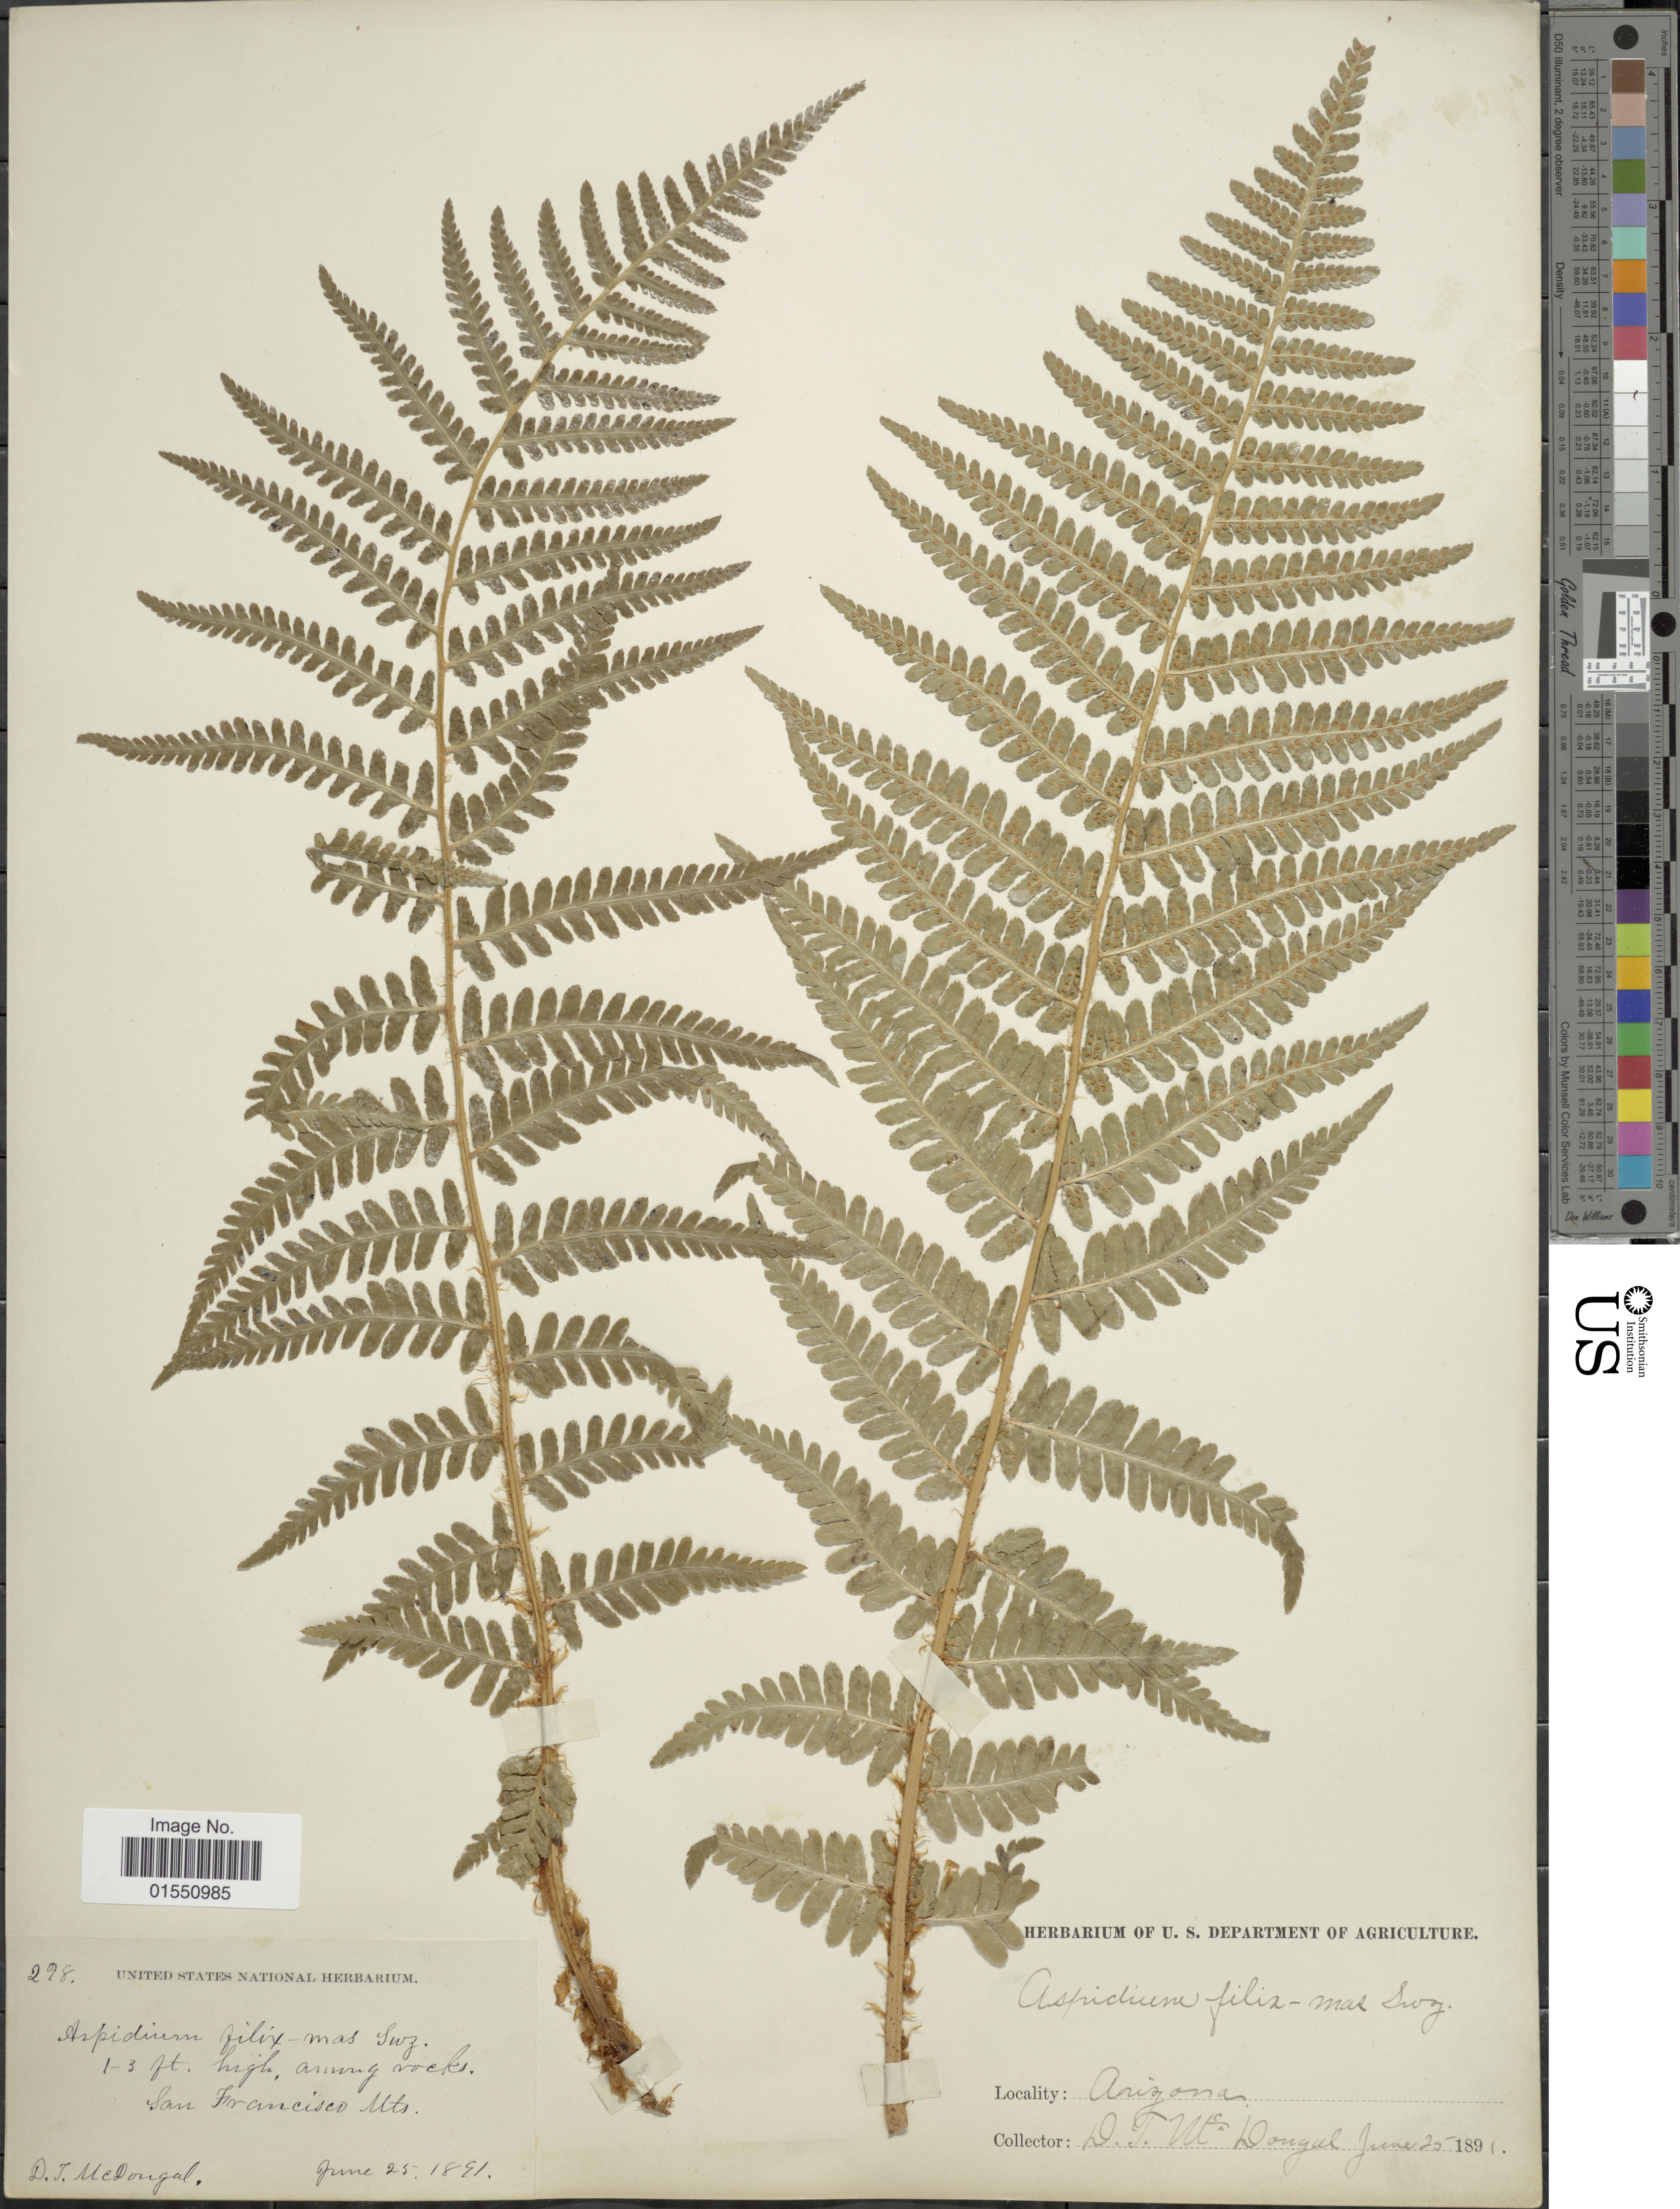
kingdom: Plantae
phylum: Tracheophyta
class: Polypodiopsida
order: Polypodiales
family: Dryopteridaceae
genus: Dryopteris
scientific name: Dryopteris filix-mas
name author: (L.) Schott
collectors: D. McDougal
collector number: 278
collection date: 1891-06-25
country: United States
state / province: Arizona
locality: San Francisco Mts.